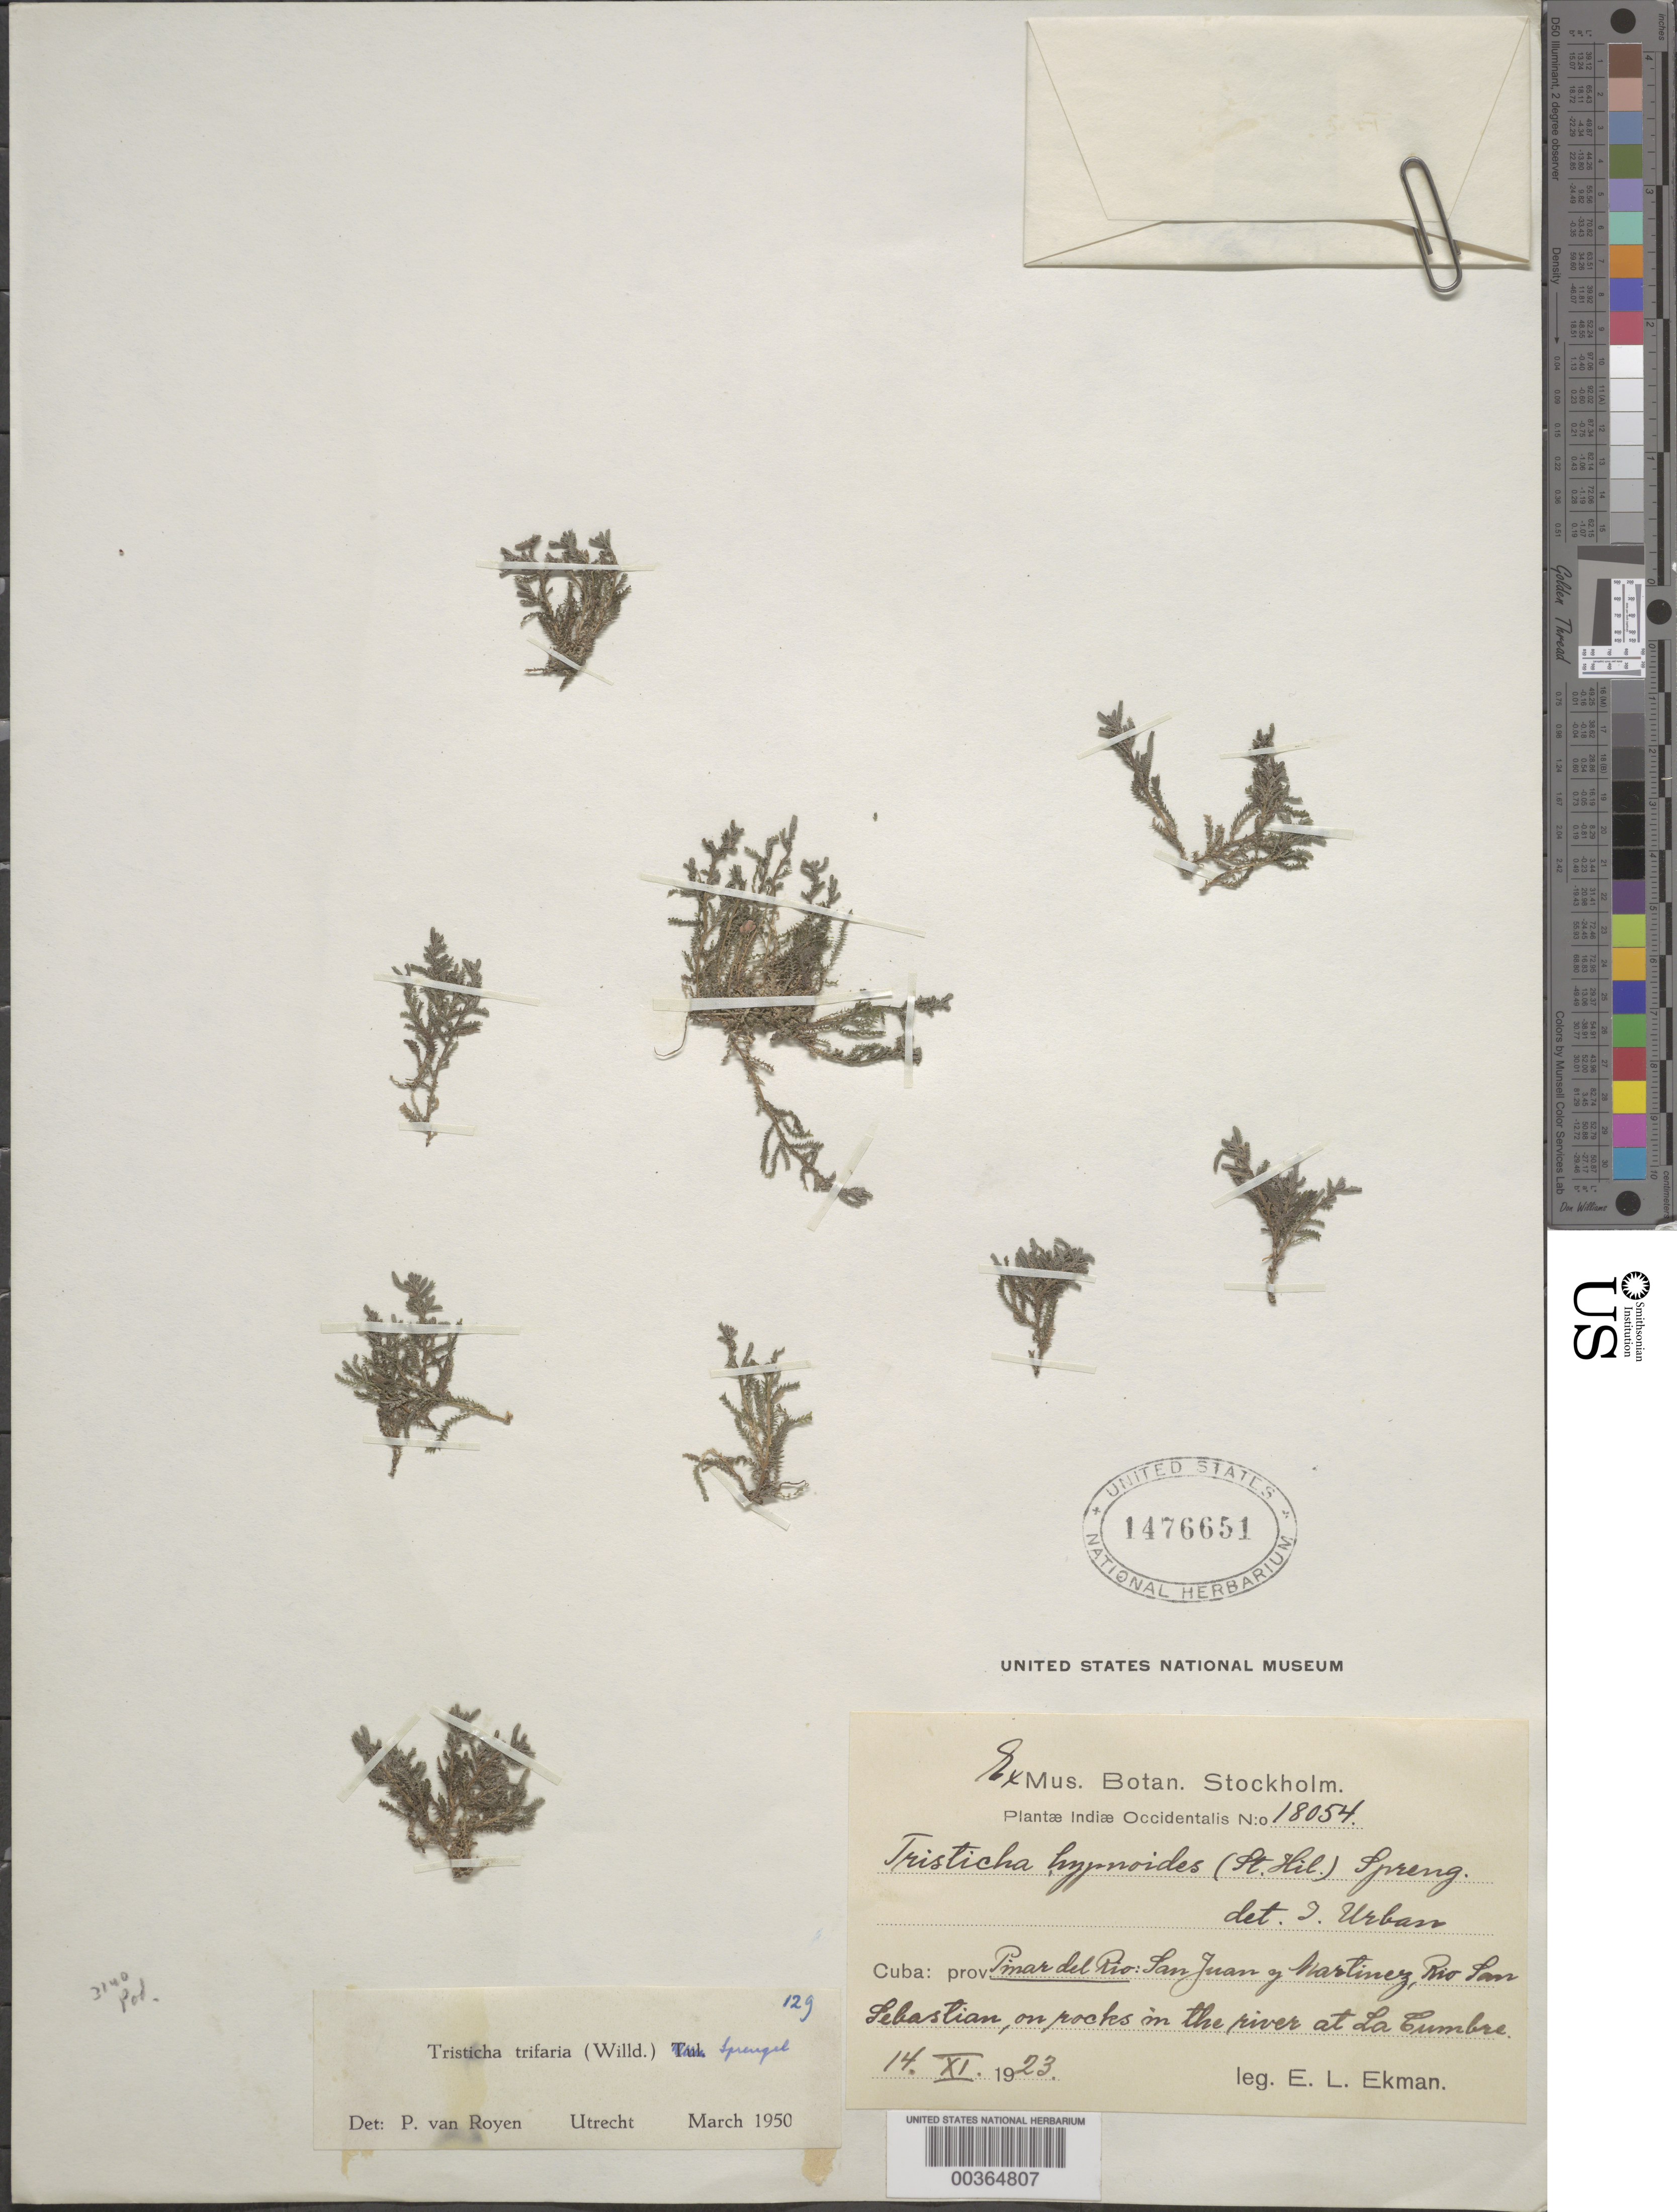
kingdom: Plantae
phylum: Tracheophyta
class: Magnoliopsida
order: Malpighiales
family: Podostemaceae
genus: Tristicha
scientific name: Tristicha trifaria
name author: (Willd.) Spreng.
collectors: E. L. Ekman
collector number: Pl. Indiae Occ. No. 18054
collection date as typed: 14 Nov 1923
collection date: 1923-11-14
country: Cuba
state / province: Pinar del Río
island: Greater Antilles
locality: San juan y martinez, rio san sebastian at cumbre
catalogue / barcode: US 1476651